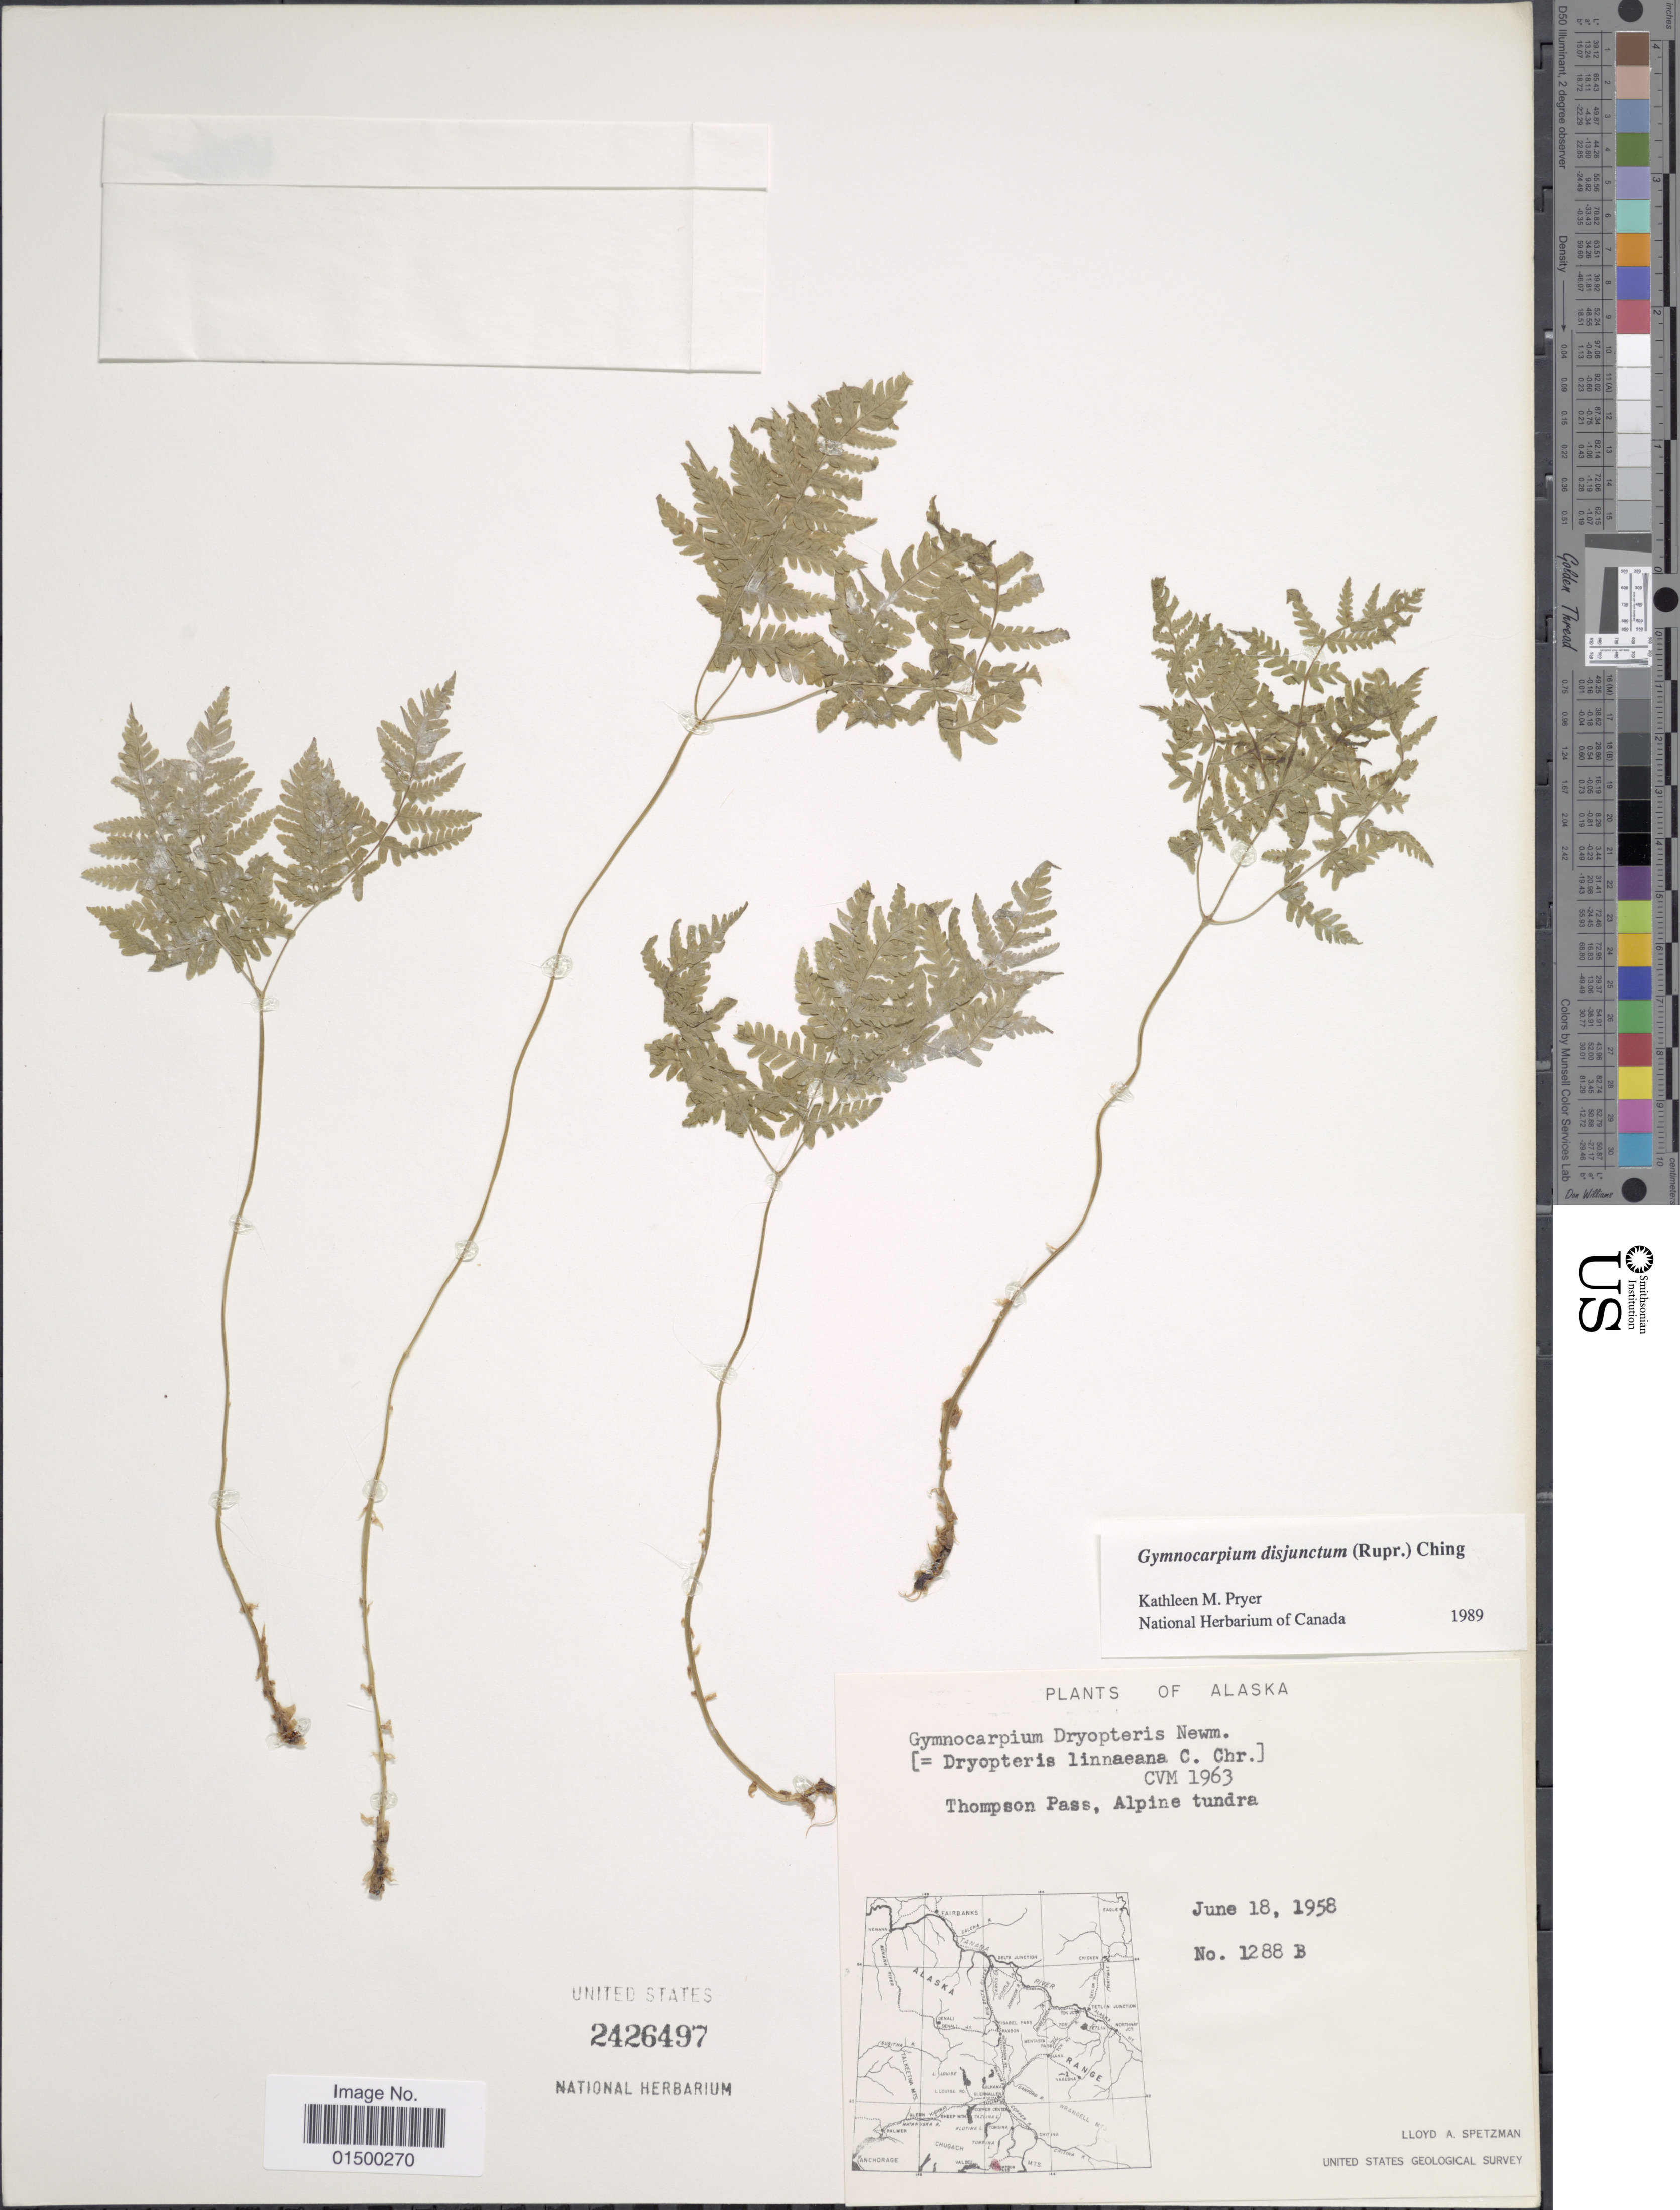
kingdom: Plantae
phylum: Tracheophyta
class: Polypodiopsida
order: Polypodiales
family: Cystopteridaceae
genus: Gymnocarpium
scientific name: Gymnocarpium disjunctum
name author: (Rupr.) Ching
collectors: L. Spetzman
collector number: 1288B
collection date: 1958-06-18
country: United States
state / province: Alaska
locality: Thompson Pass, Alpine tundra.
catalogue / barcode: US 2426497